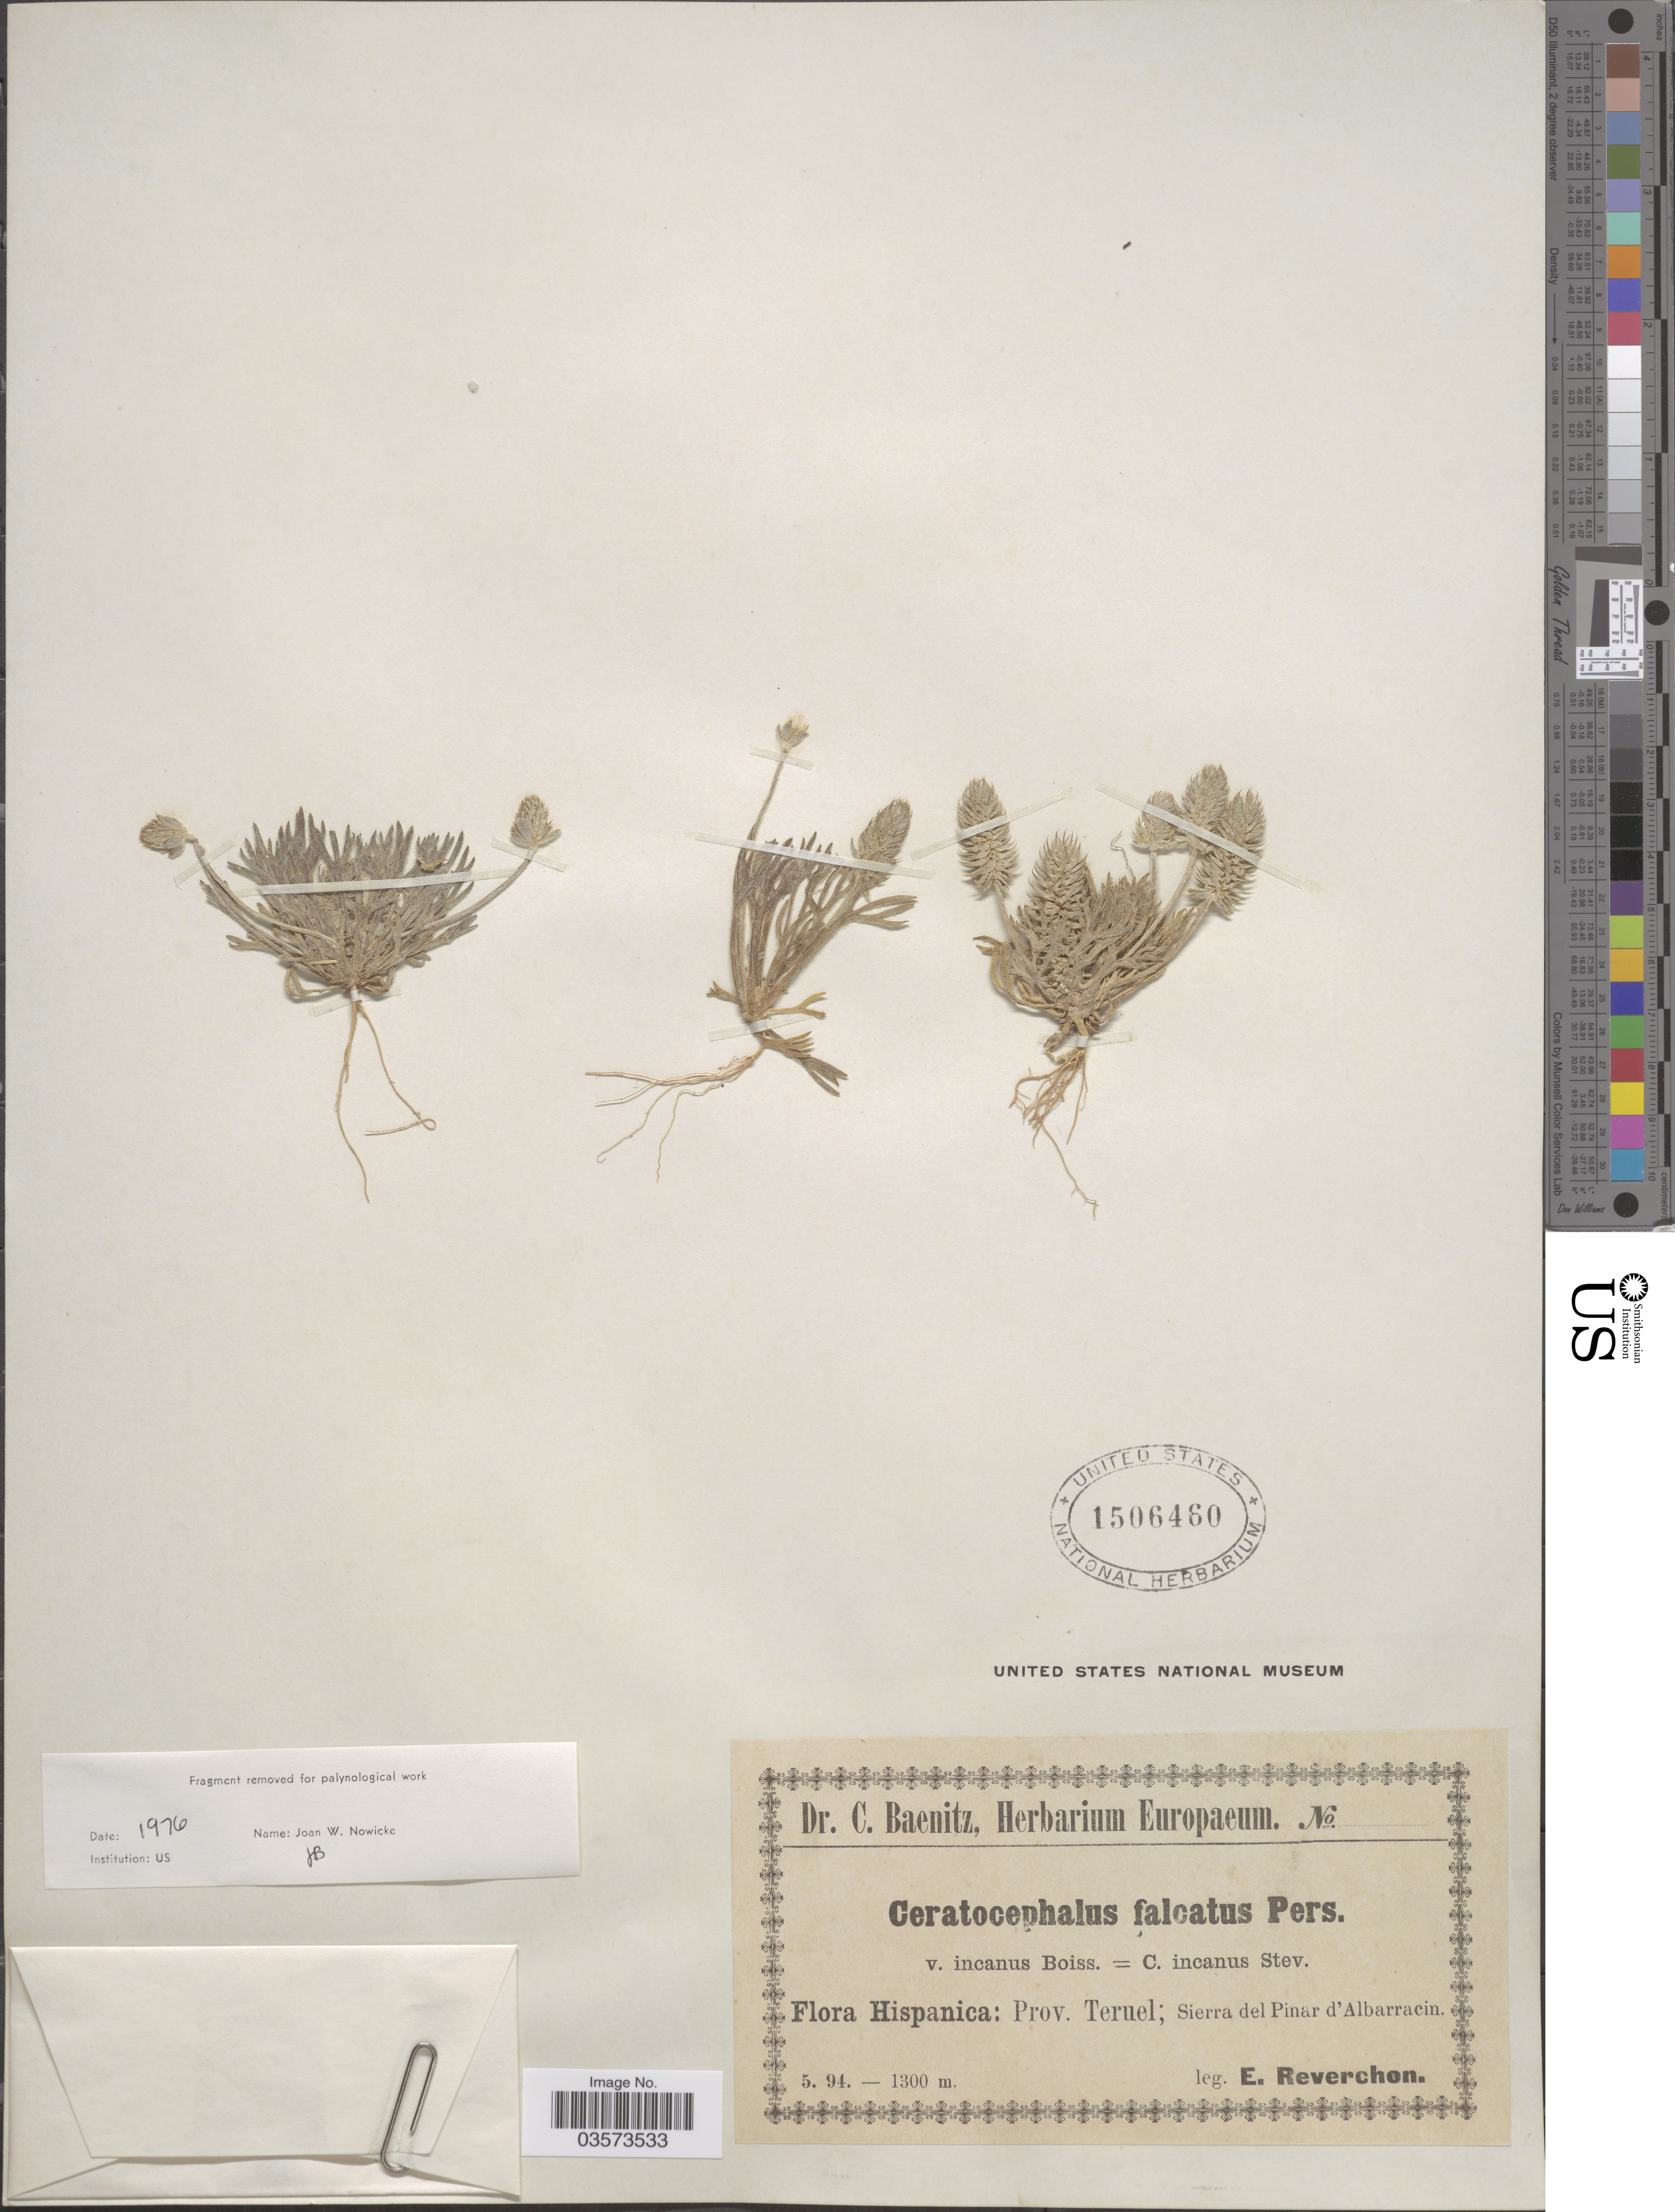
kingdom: Plantae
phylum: Tracheophyta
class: Magnoliopsida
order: Ranunculales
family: Ranunculaceae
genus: Ceratocephalus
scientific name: Ceratocephalus falcatus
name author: (L.) Pers.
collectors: E. Reverchon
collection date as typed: Transcribed d/m/y: /5/94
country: Spain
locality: Hispanica: Prov. Teruel; Sierra del Pinar d'Albarracin.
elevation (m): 1300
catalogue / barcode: US 1506460